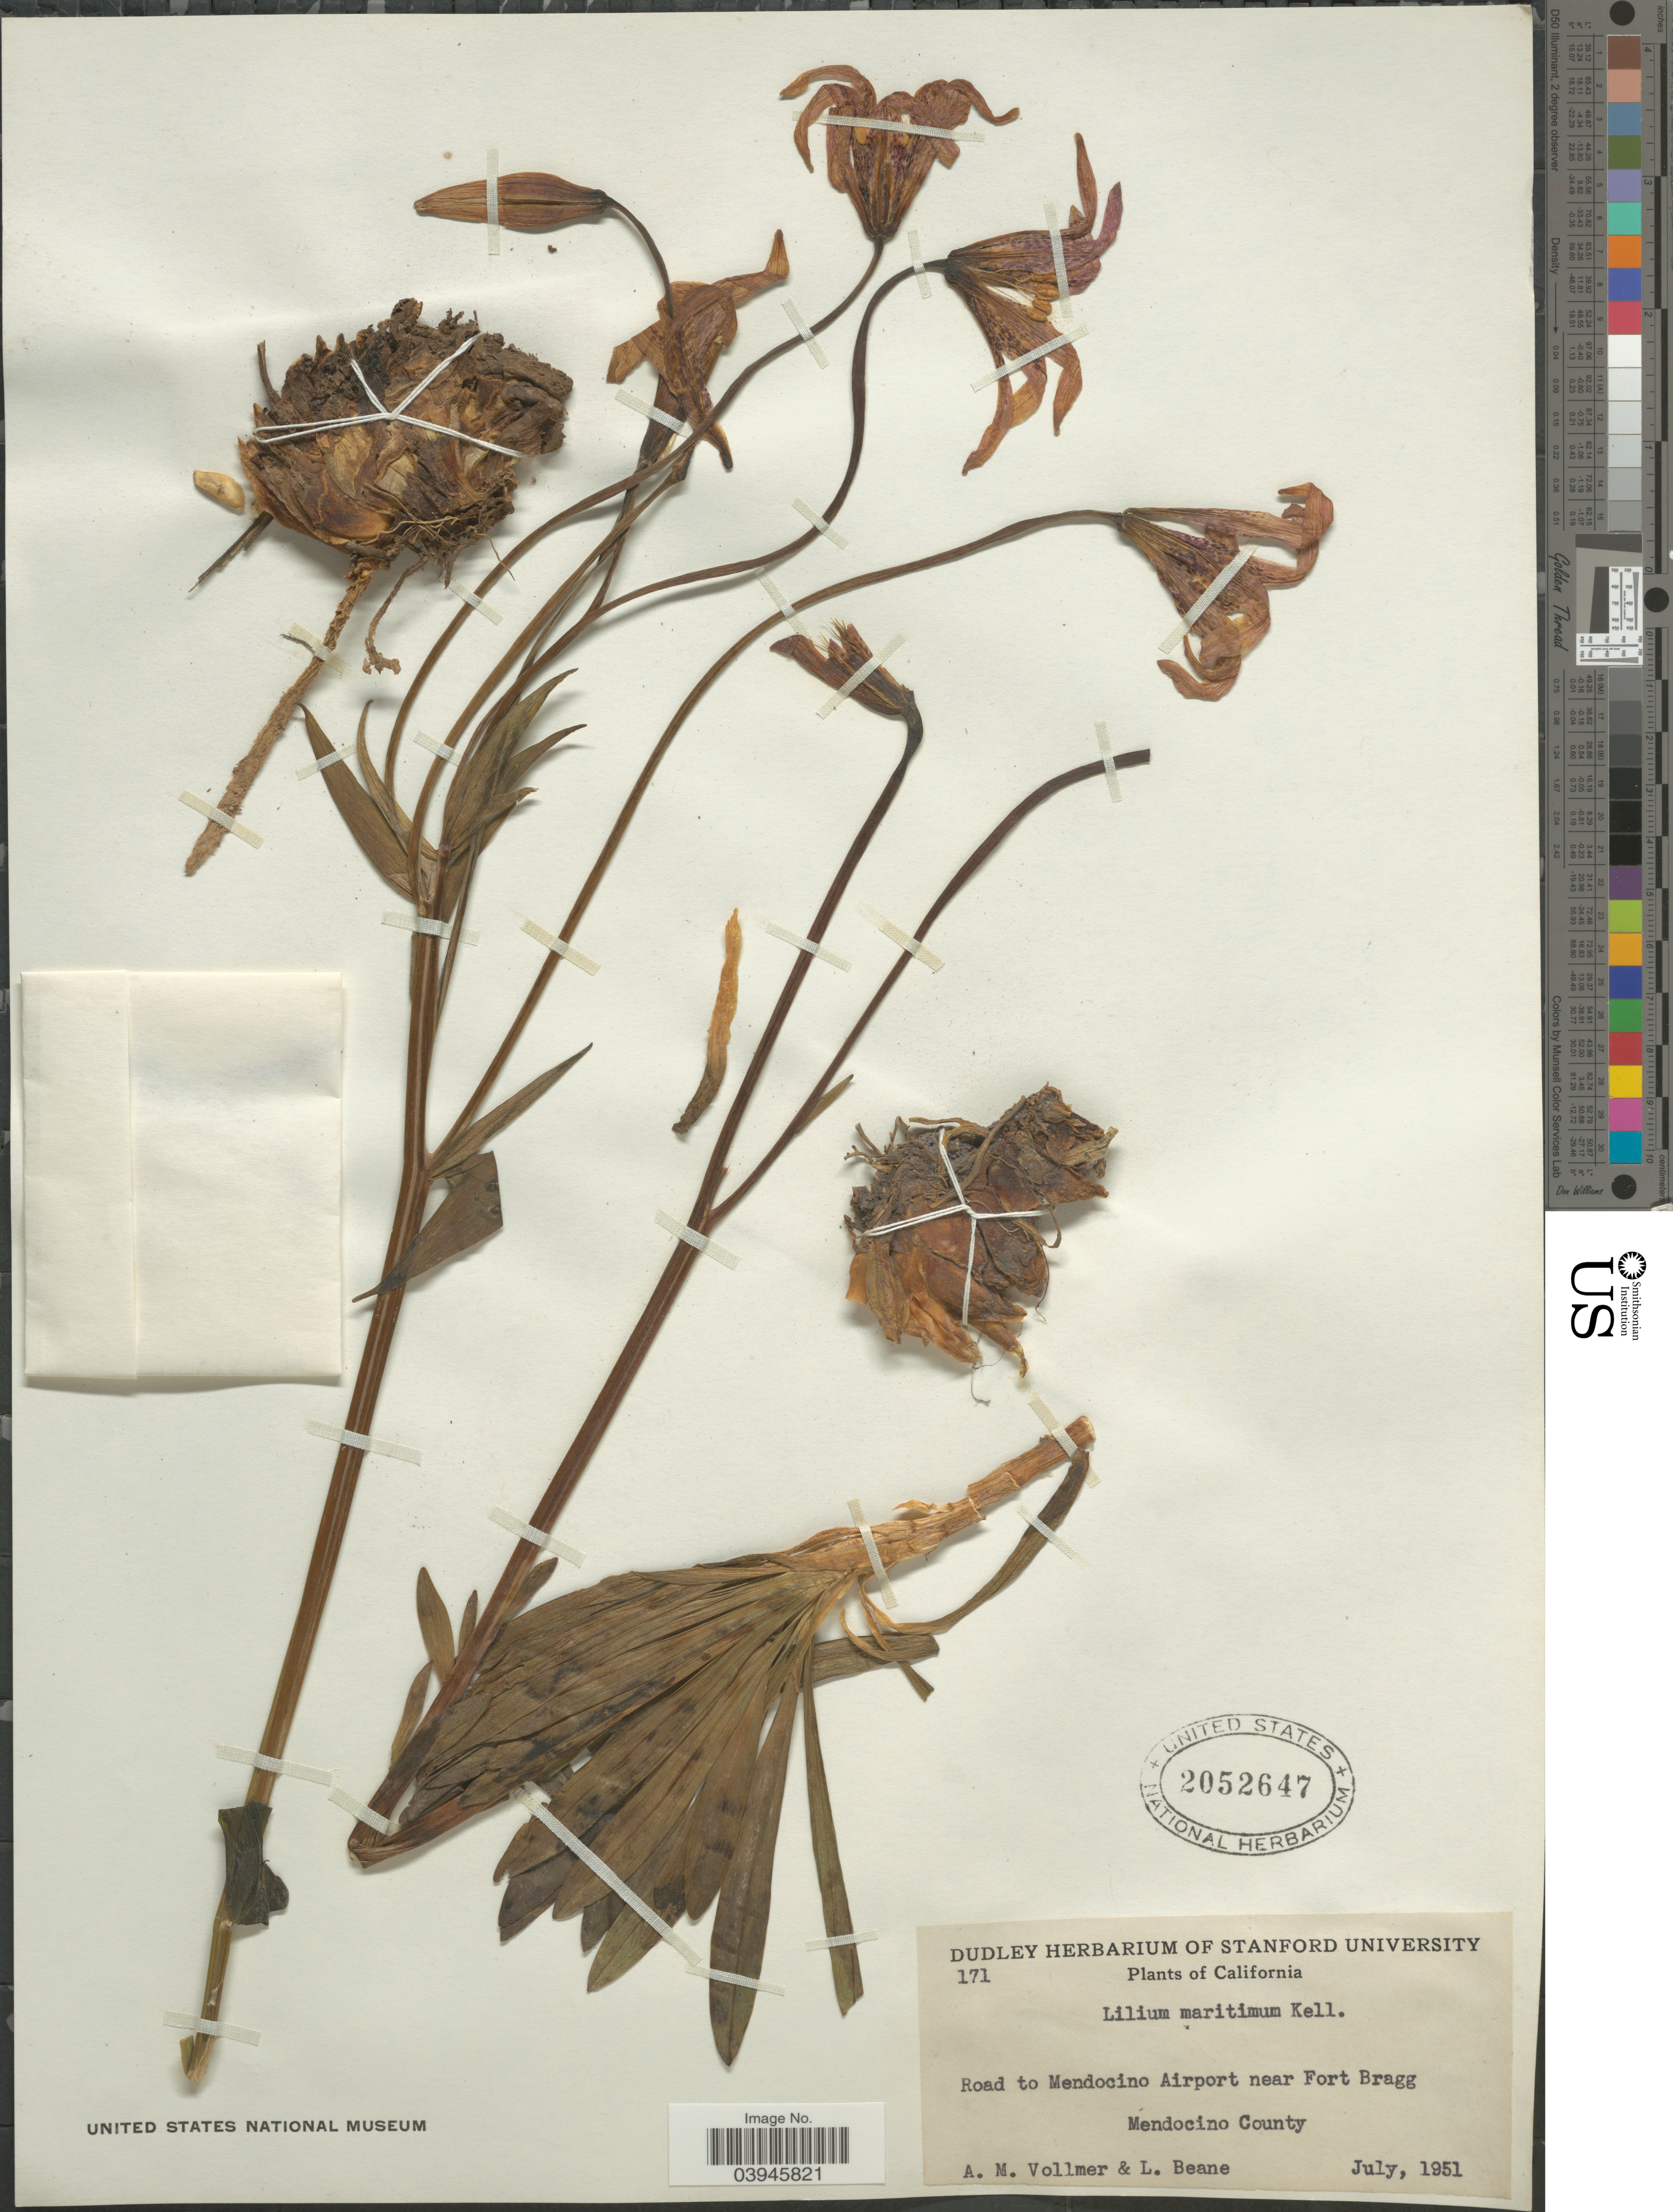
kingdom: Plantae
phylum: Tracheophyta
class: Liliopsida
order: Liliales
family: Liliaceae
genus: Lilium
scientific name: Lilium maritimum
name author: Kellogg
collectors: A. Vollmer & L. Beane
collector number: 171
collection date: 1951-07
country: United States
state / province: California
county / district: Mendocino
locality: Road to Mendocino Airport near Fort Bragg. Mendocino County.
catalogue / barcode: US 2052647